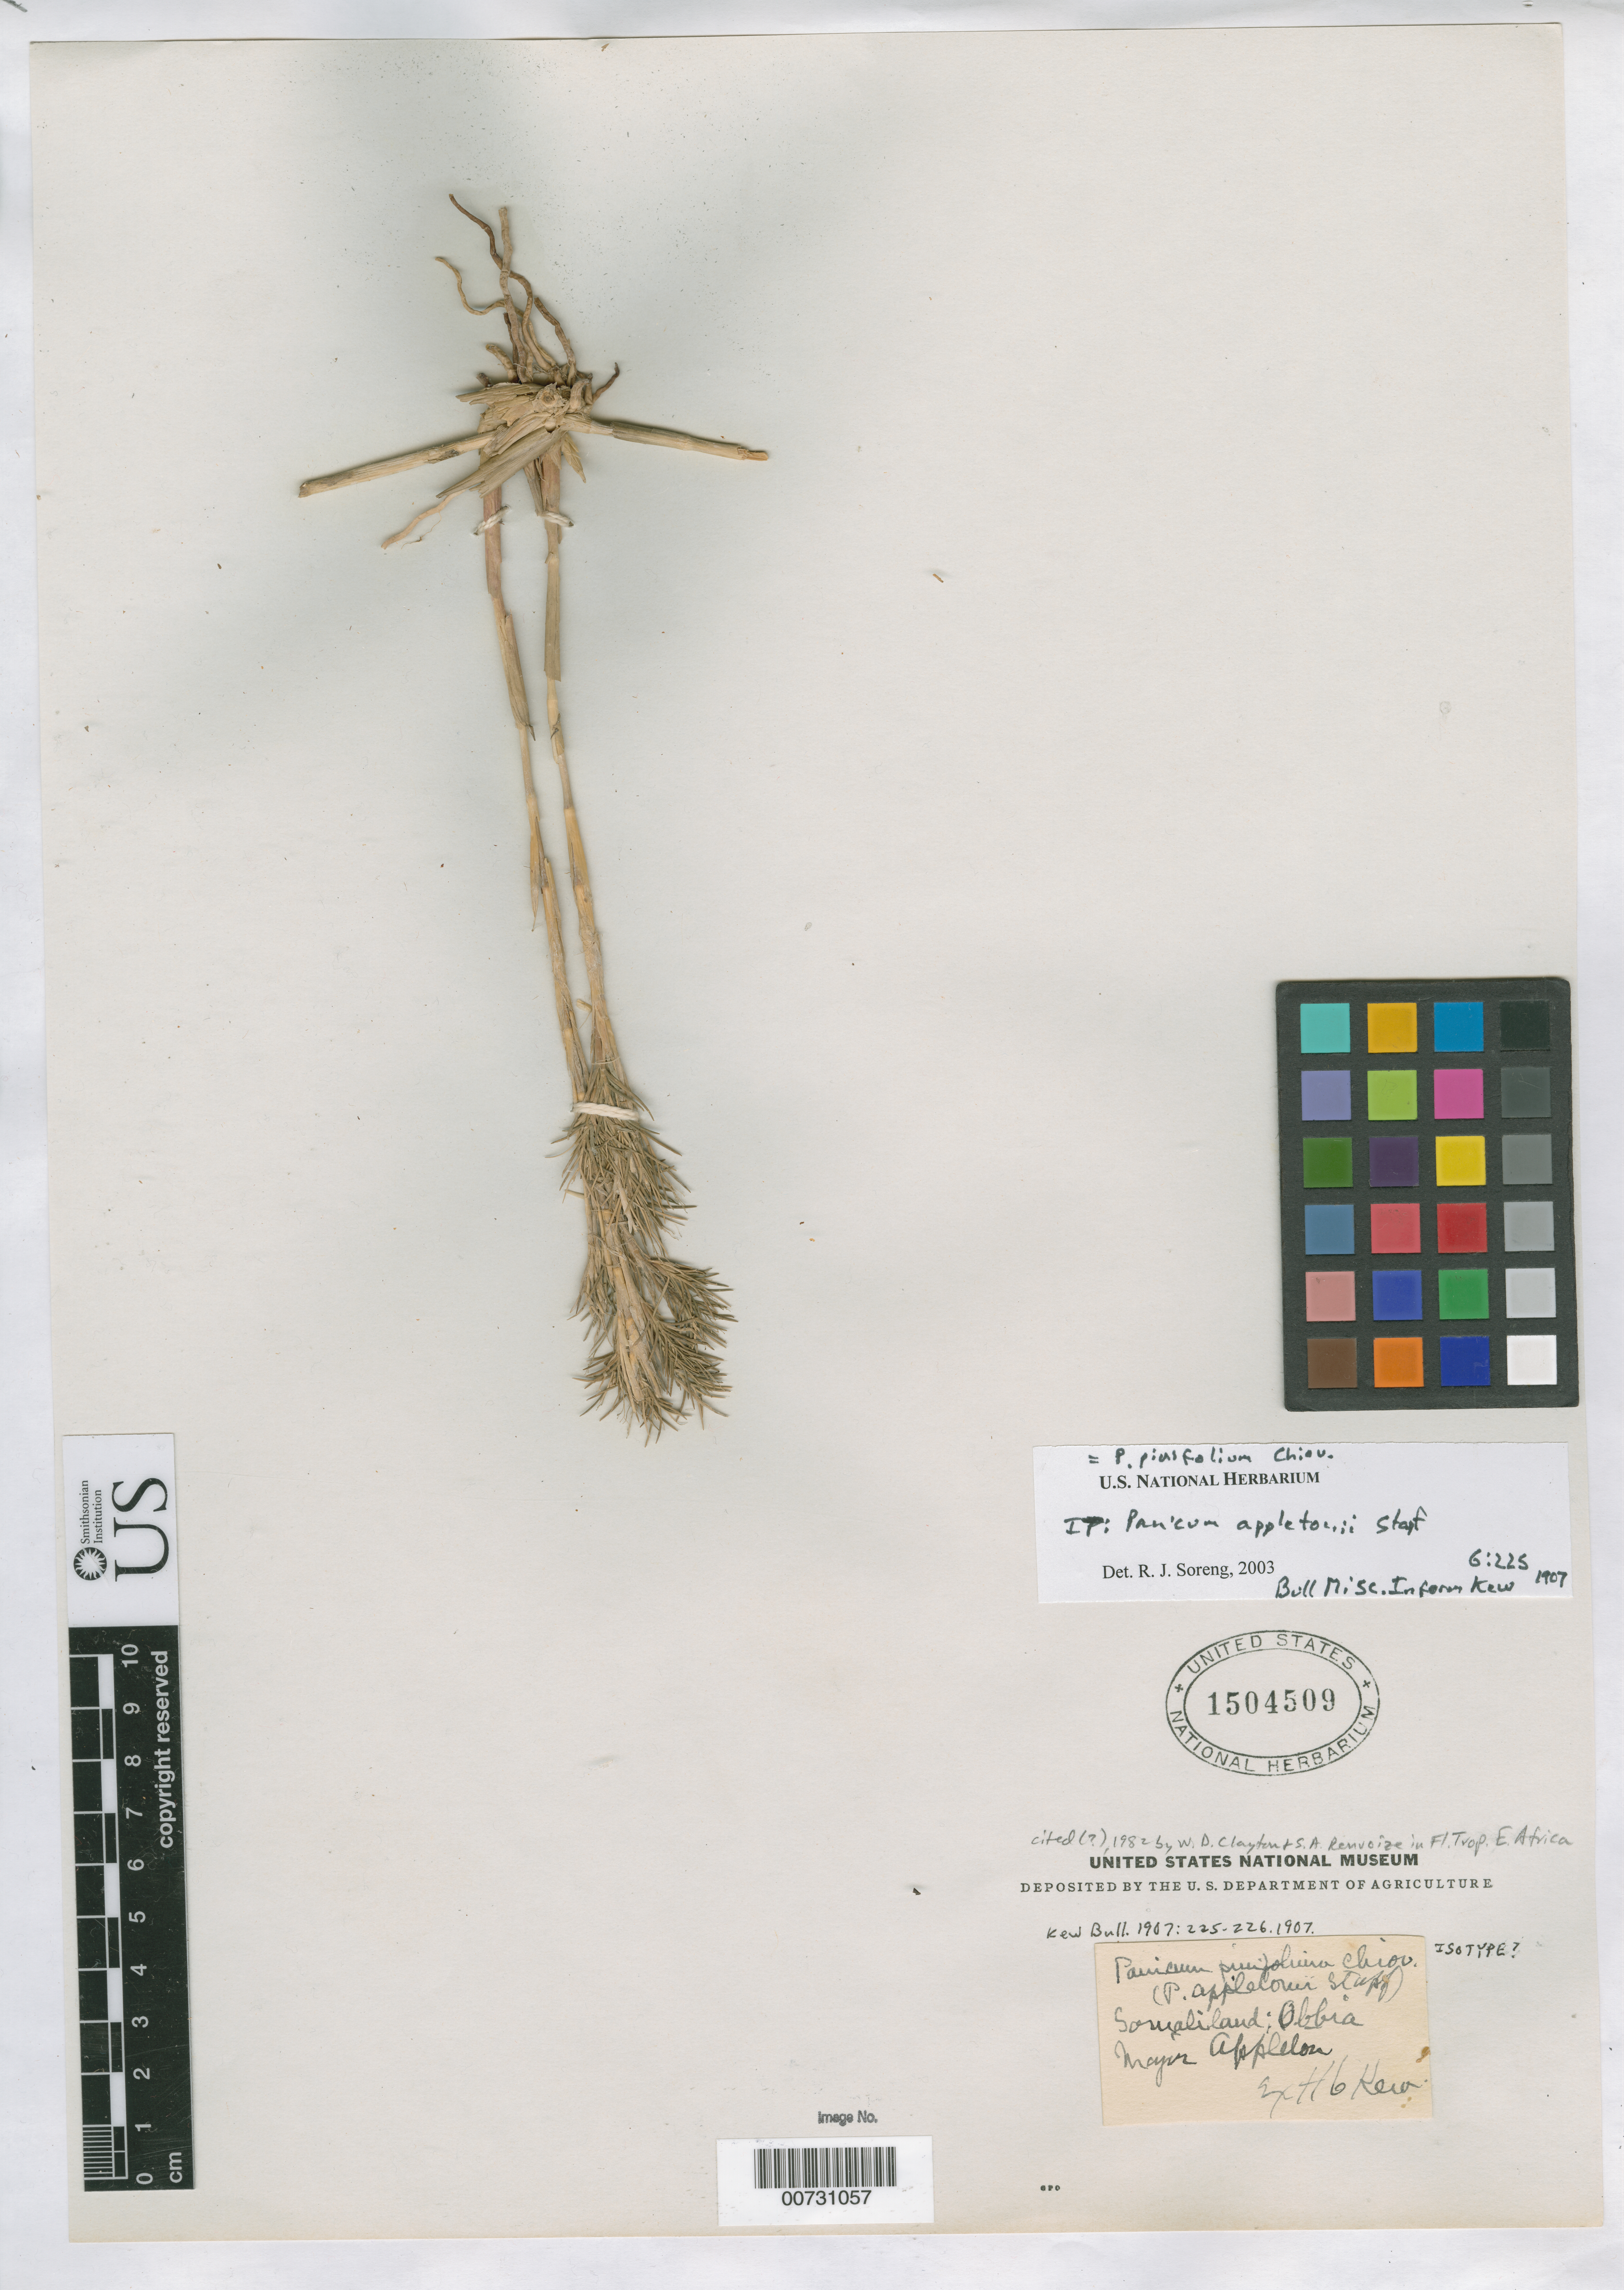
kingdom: Plantae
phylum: Tracheophyta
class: Liliopsida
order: Poales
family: Poaceae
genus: Panicum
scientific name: Panicum appletonii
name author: Stapf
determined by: Soreng, Robert J., Research Associate (BOT), Smithsonian Institution - National Museum of Natural History (UNITED STATES)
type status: Possible Isotype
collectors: A. F. Appleton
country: Somalia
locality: Somaliland: Obbia [protologue: Italian Somaliland: near Obbia, in sand]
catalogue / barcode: US 1504509